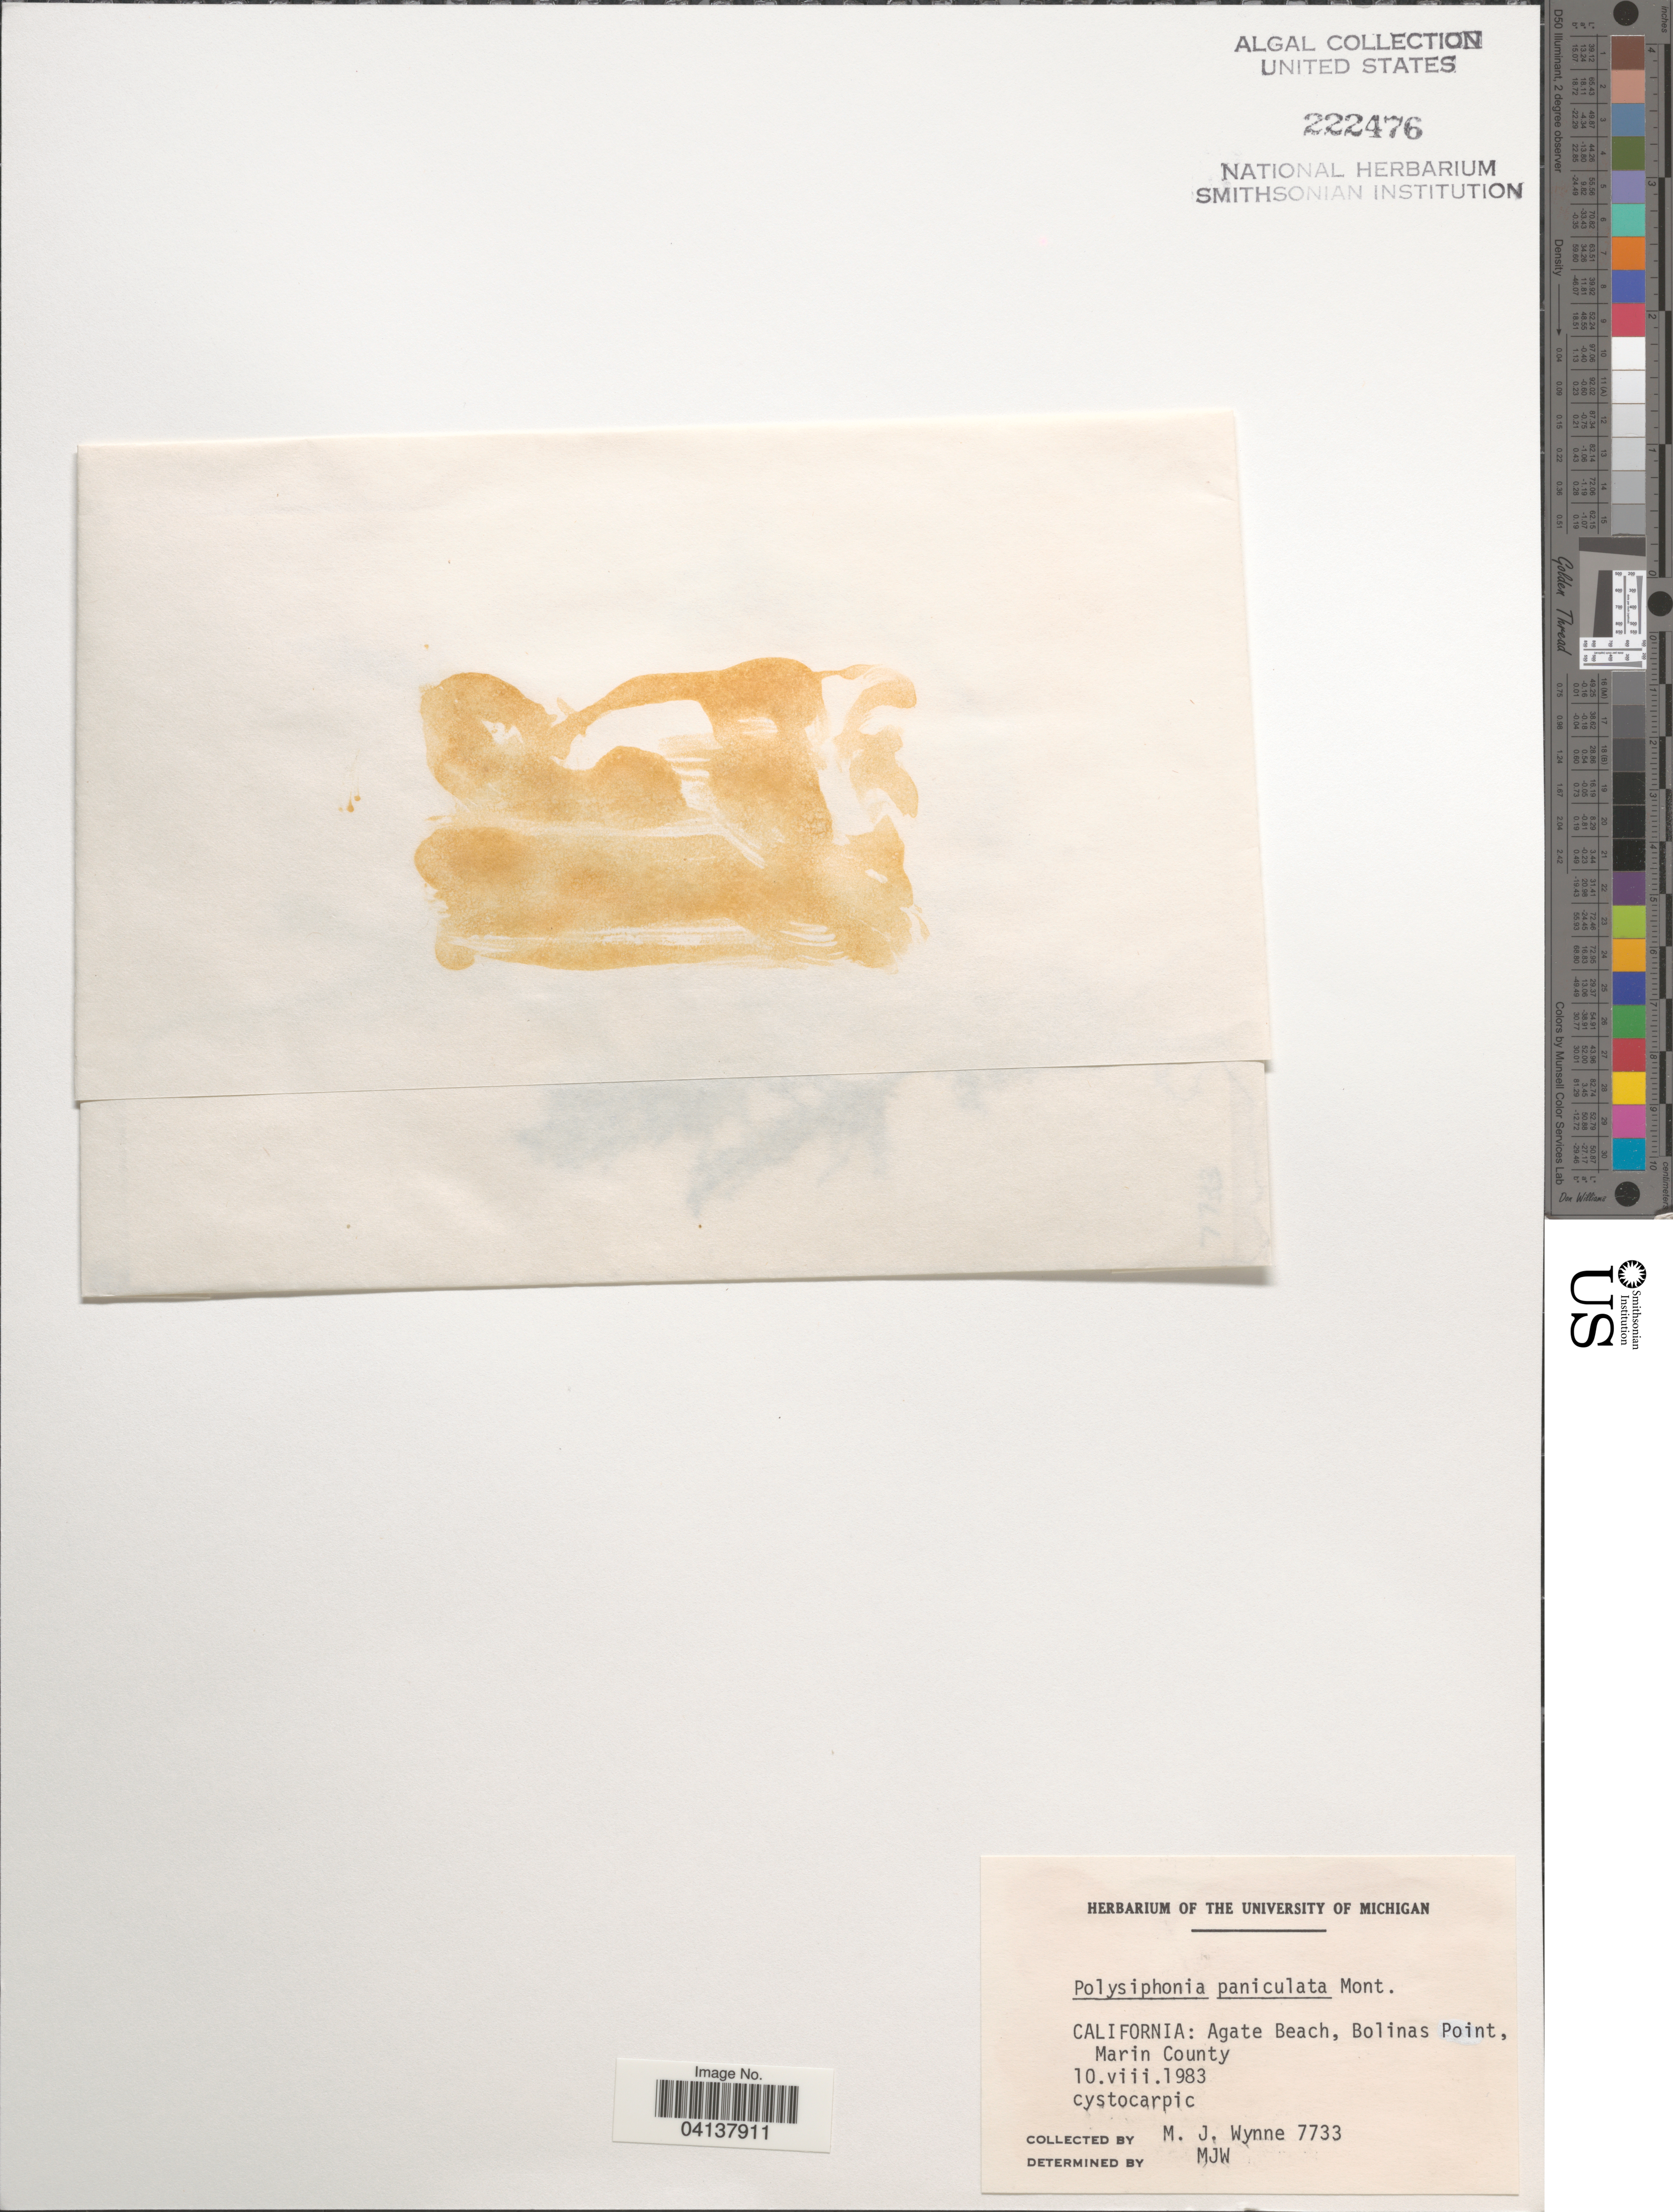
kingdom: Plantae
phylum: Rhodophyta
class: Florideophyceae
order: Ceramiales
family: Rhodomelaceae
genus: Eutrichosiphonia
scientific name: Eutrichosiphonia paniculata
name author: (Mont.) D.E.Bustamante & T.O. Cho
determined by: Algae name updating Project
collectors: M.J. Wynne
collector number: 7733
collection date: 1983-08-10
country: United States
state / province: California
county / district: Marin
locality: Agate Beach, Bolinas Point, Marin County.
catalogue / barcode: US 222476